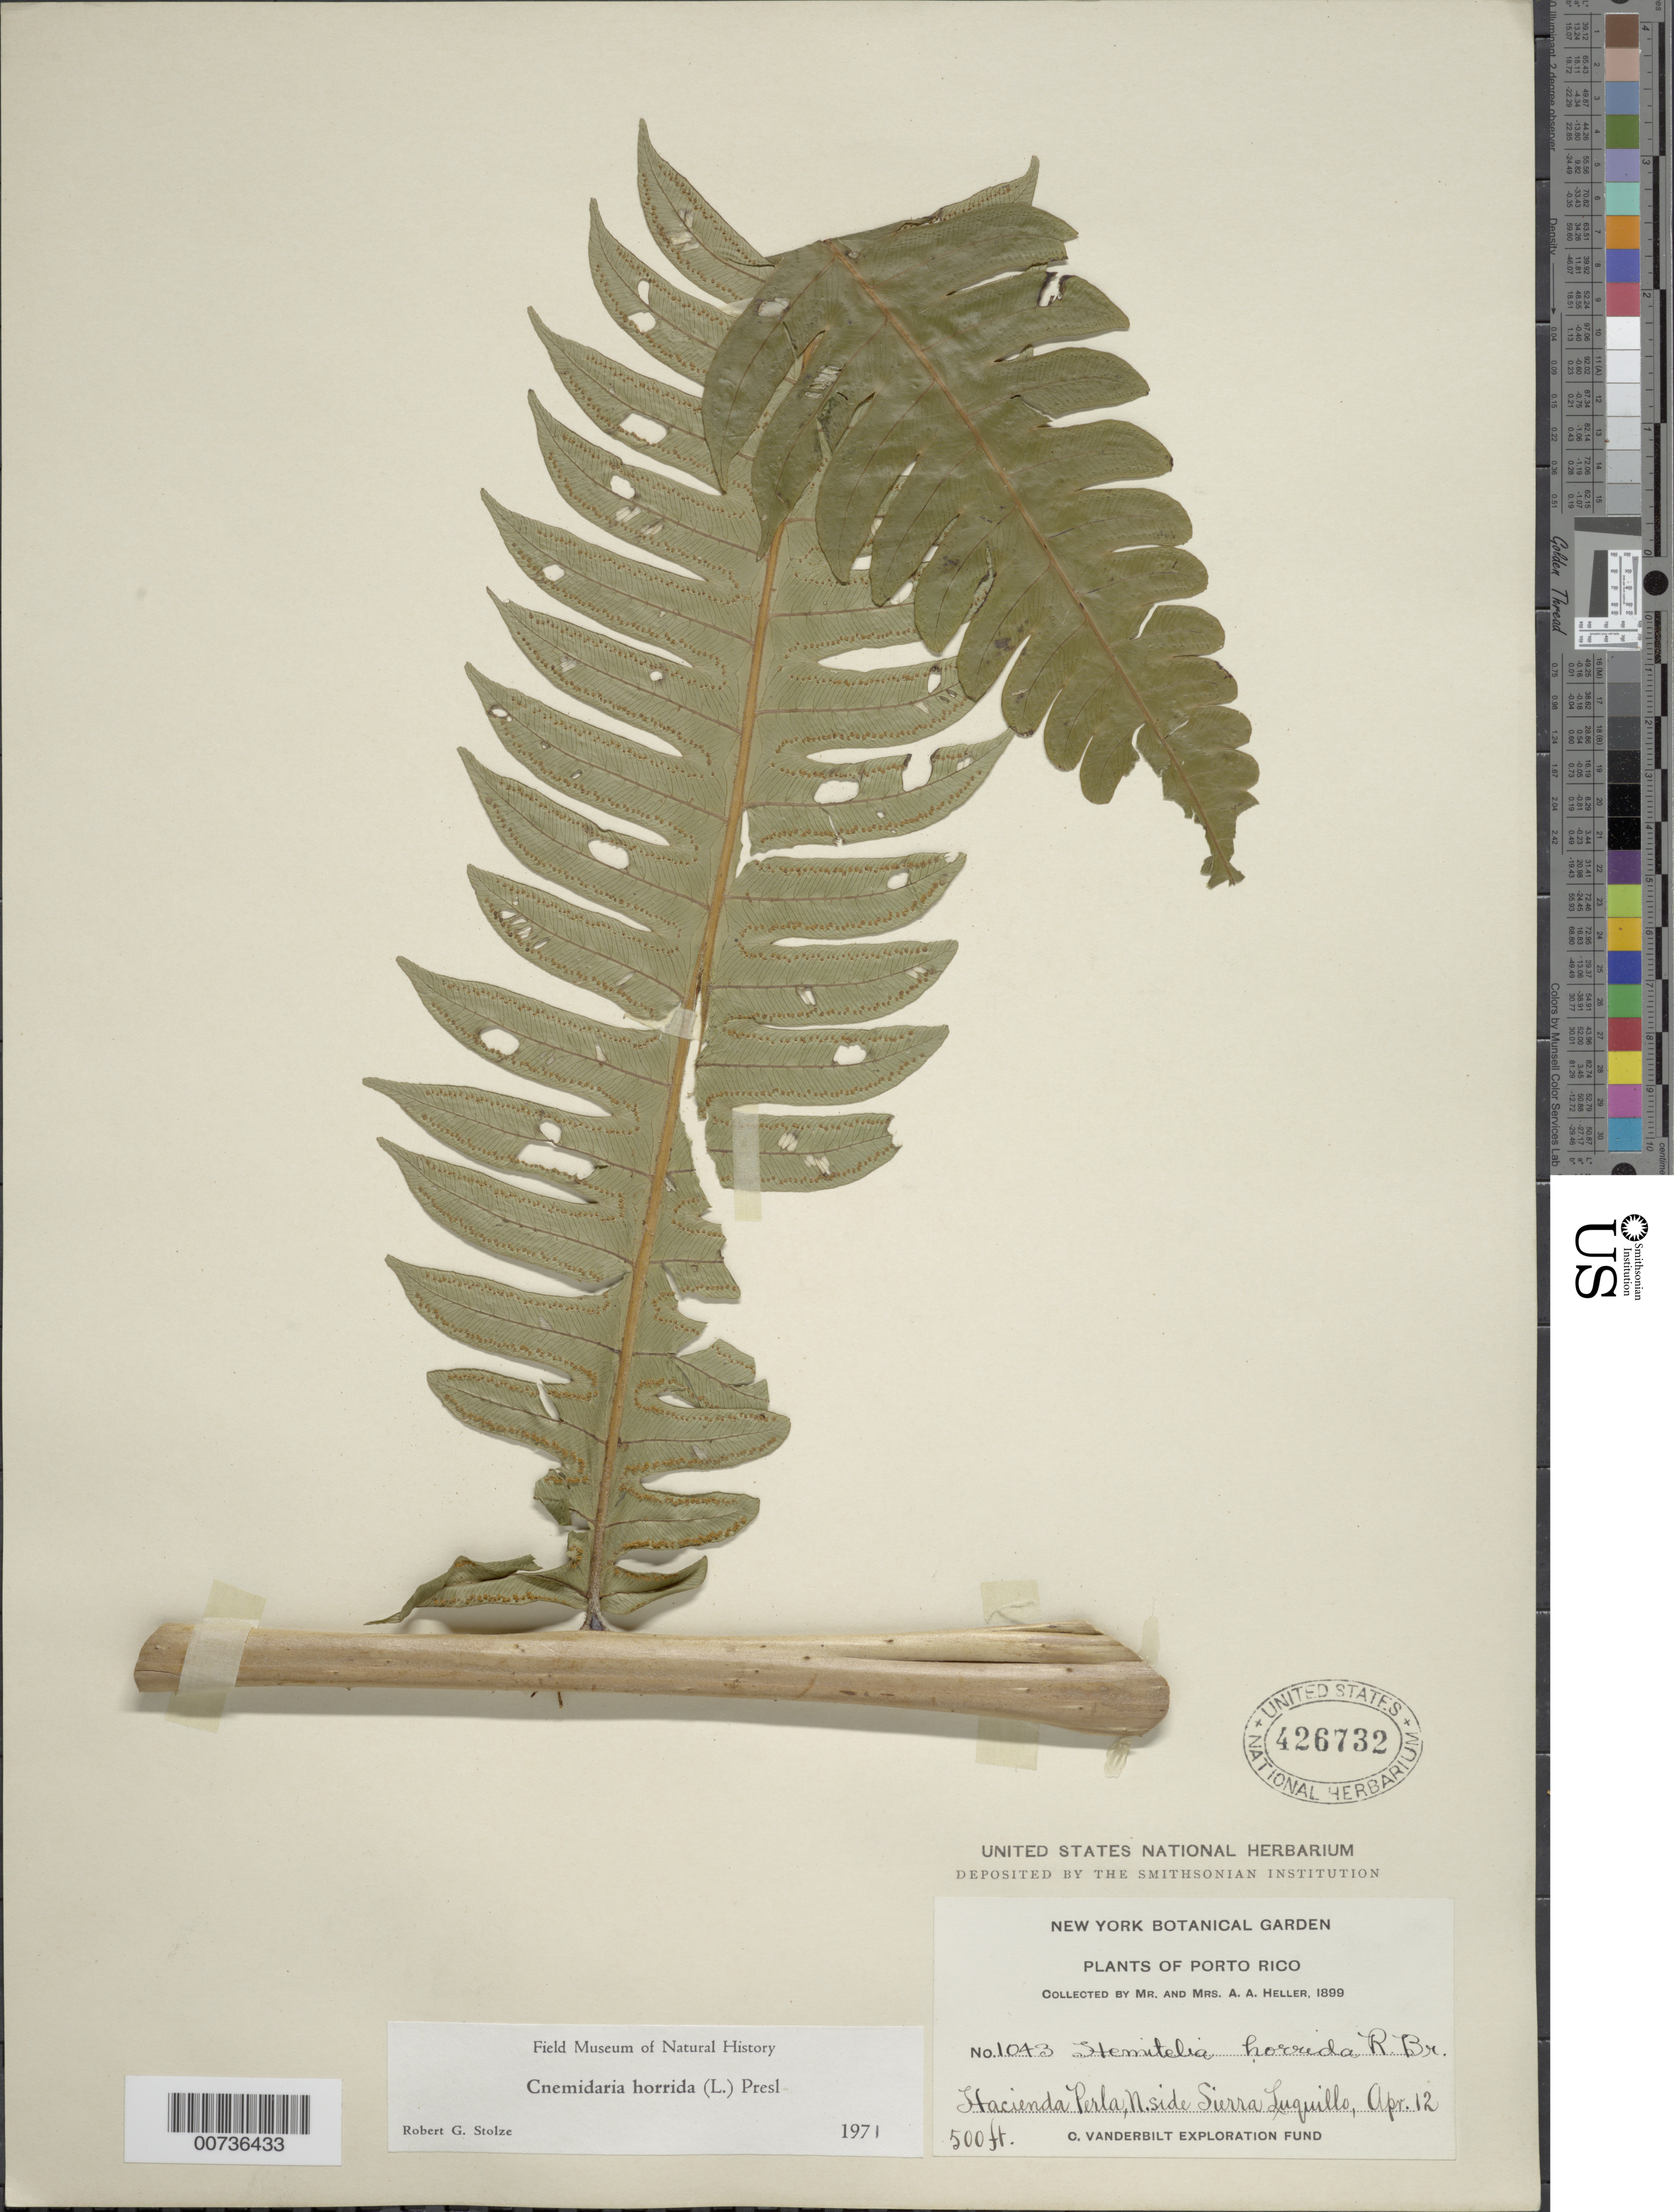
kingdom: Plantae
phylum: Tracheophyta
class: Polypodiopsida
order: Cyatheales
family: Cyatheaceae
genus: Cyathea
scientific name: Cyathea horrida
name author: (L.) Sm.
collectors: A. A. Heller & E. G. Heller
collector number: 1043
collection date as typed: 12 Apr 1899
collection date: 1899-04-12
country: Puerto Rico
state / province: Luquillo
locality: North side Sierra de Luquillo, Hacienda La Perla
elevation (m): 152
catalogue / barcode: US 426732